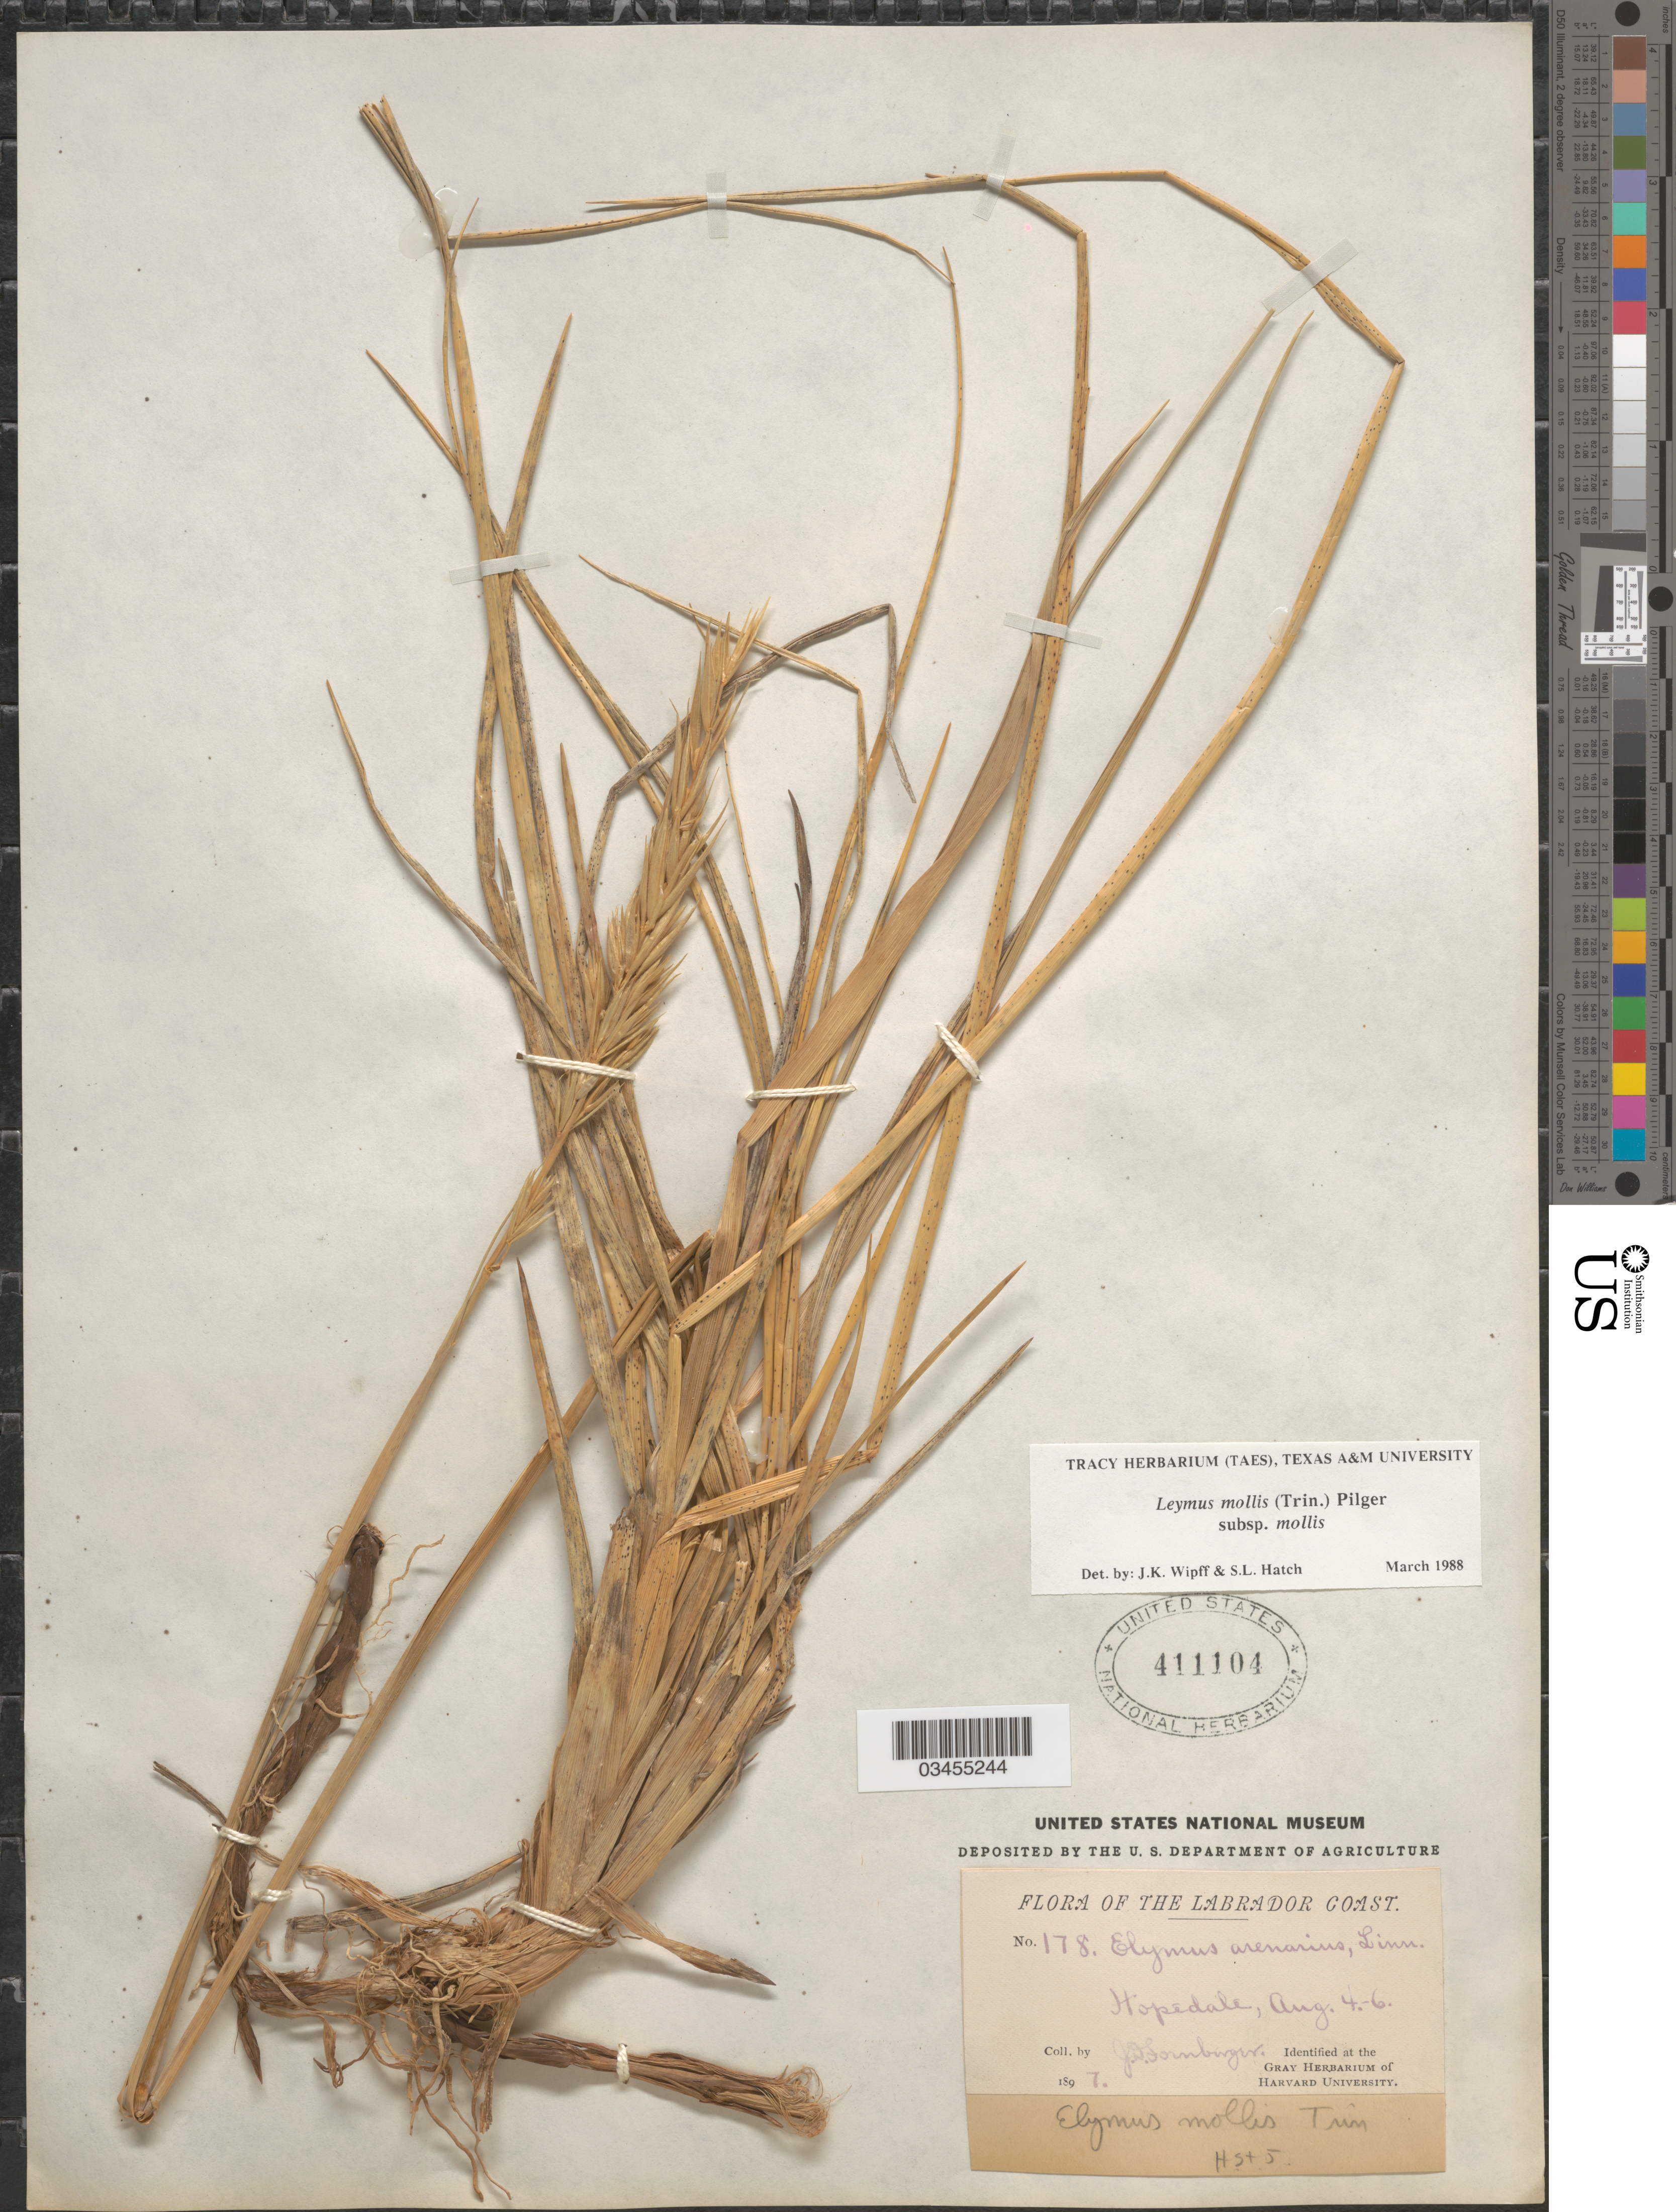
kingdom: Plantae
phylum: Tracheophyta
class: Liliopsida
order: Poales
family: Poaceae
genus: Leymus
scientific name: Leymus mollis subsp. mollis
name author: (Trin.) Pilg.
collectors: J. Sornborger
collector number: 178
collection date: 1897-08-04/1897-08-06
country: Canada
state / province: Newfoundland and Labrador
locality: The Labrador Coast. Hopedale.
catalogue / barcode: US 411104